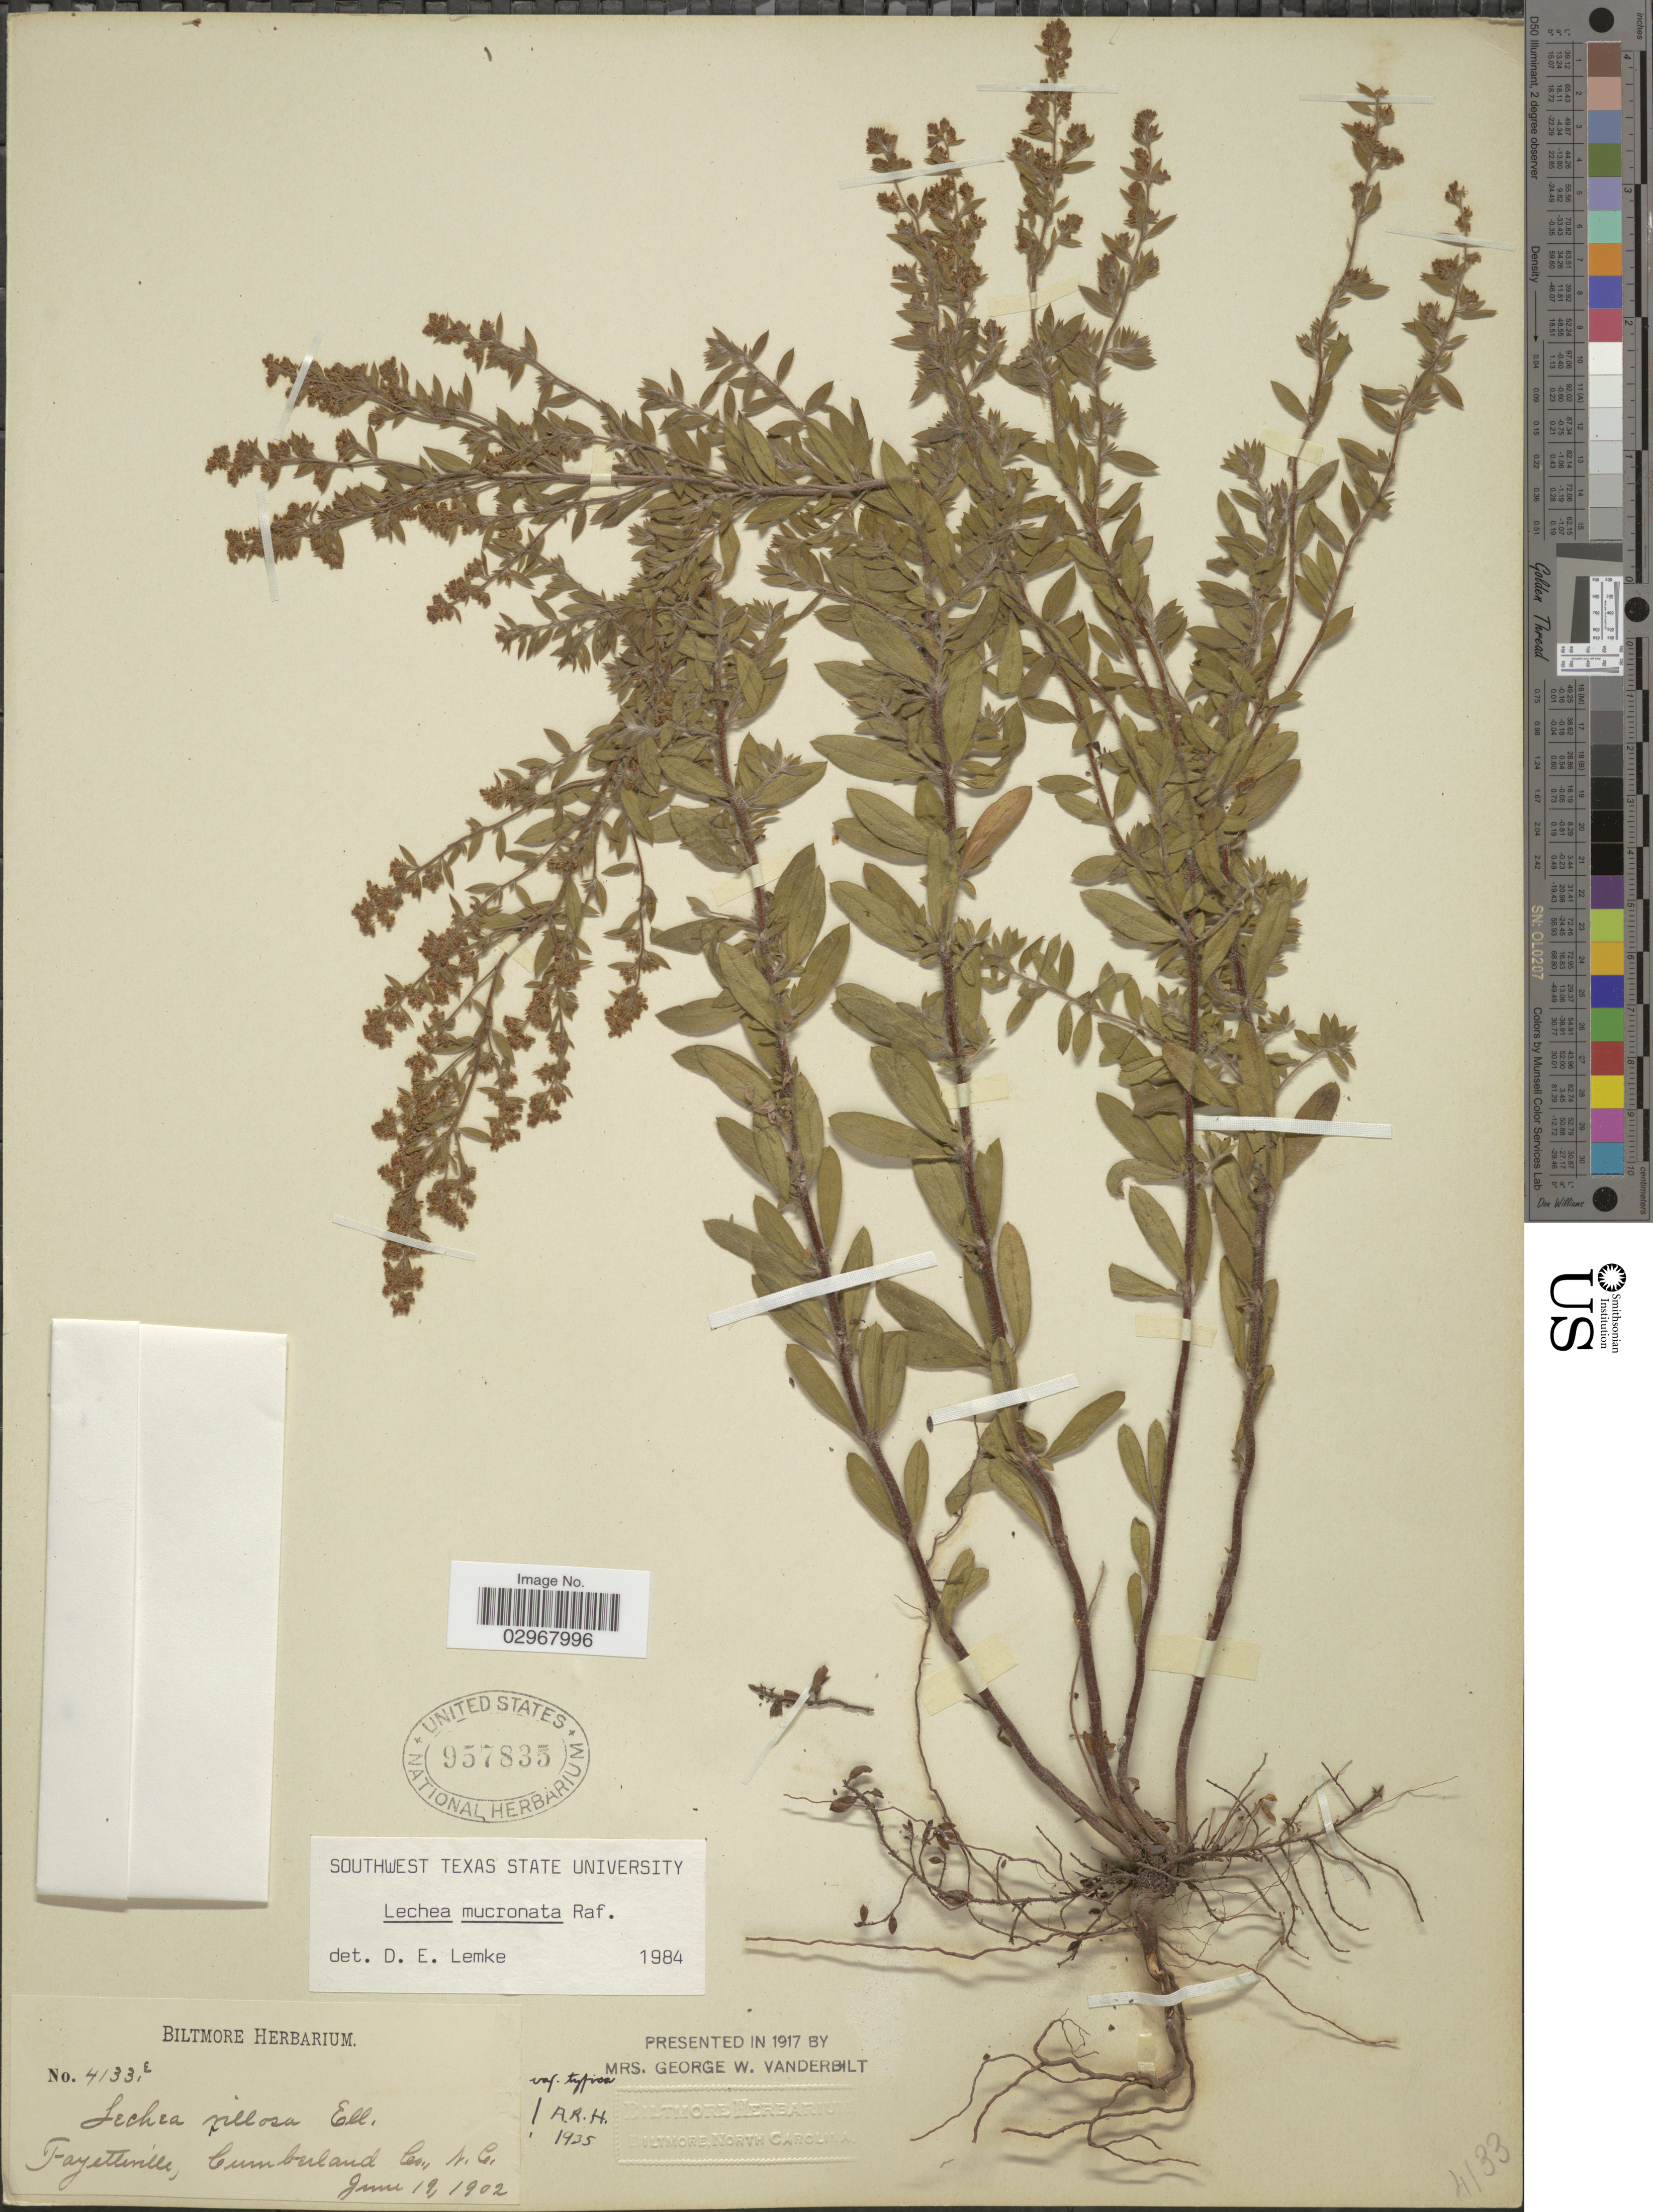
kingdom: Plantae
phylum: Tracheophyta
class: Magnoliopsida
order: Malvales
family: Cistaceae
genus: Lechea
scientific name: Lechea mucronata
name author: Raf.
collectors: ex herb. Biltmore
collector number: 4133E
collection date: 1902-06-19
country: United States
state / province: North Carolina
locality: Fayetteville, Cumberland Co., N.C.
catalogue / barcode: US 957835